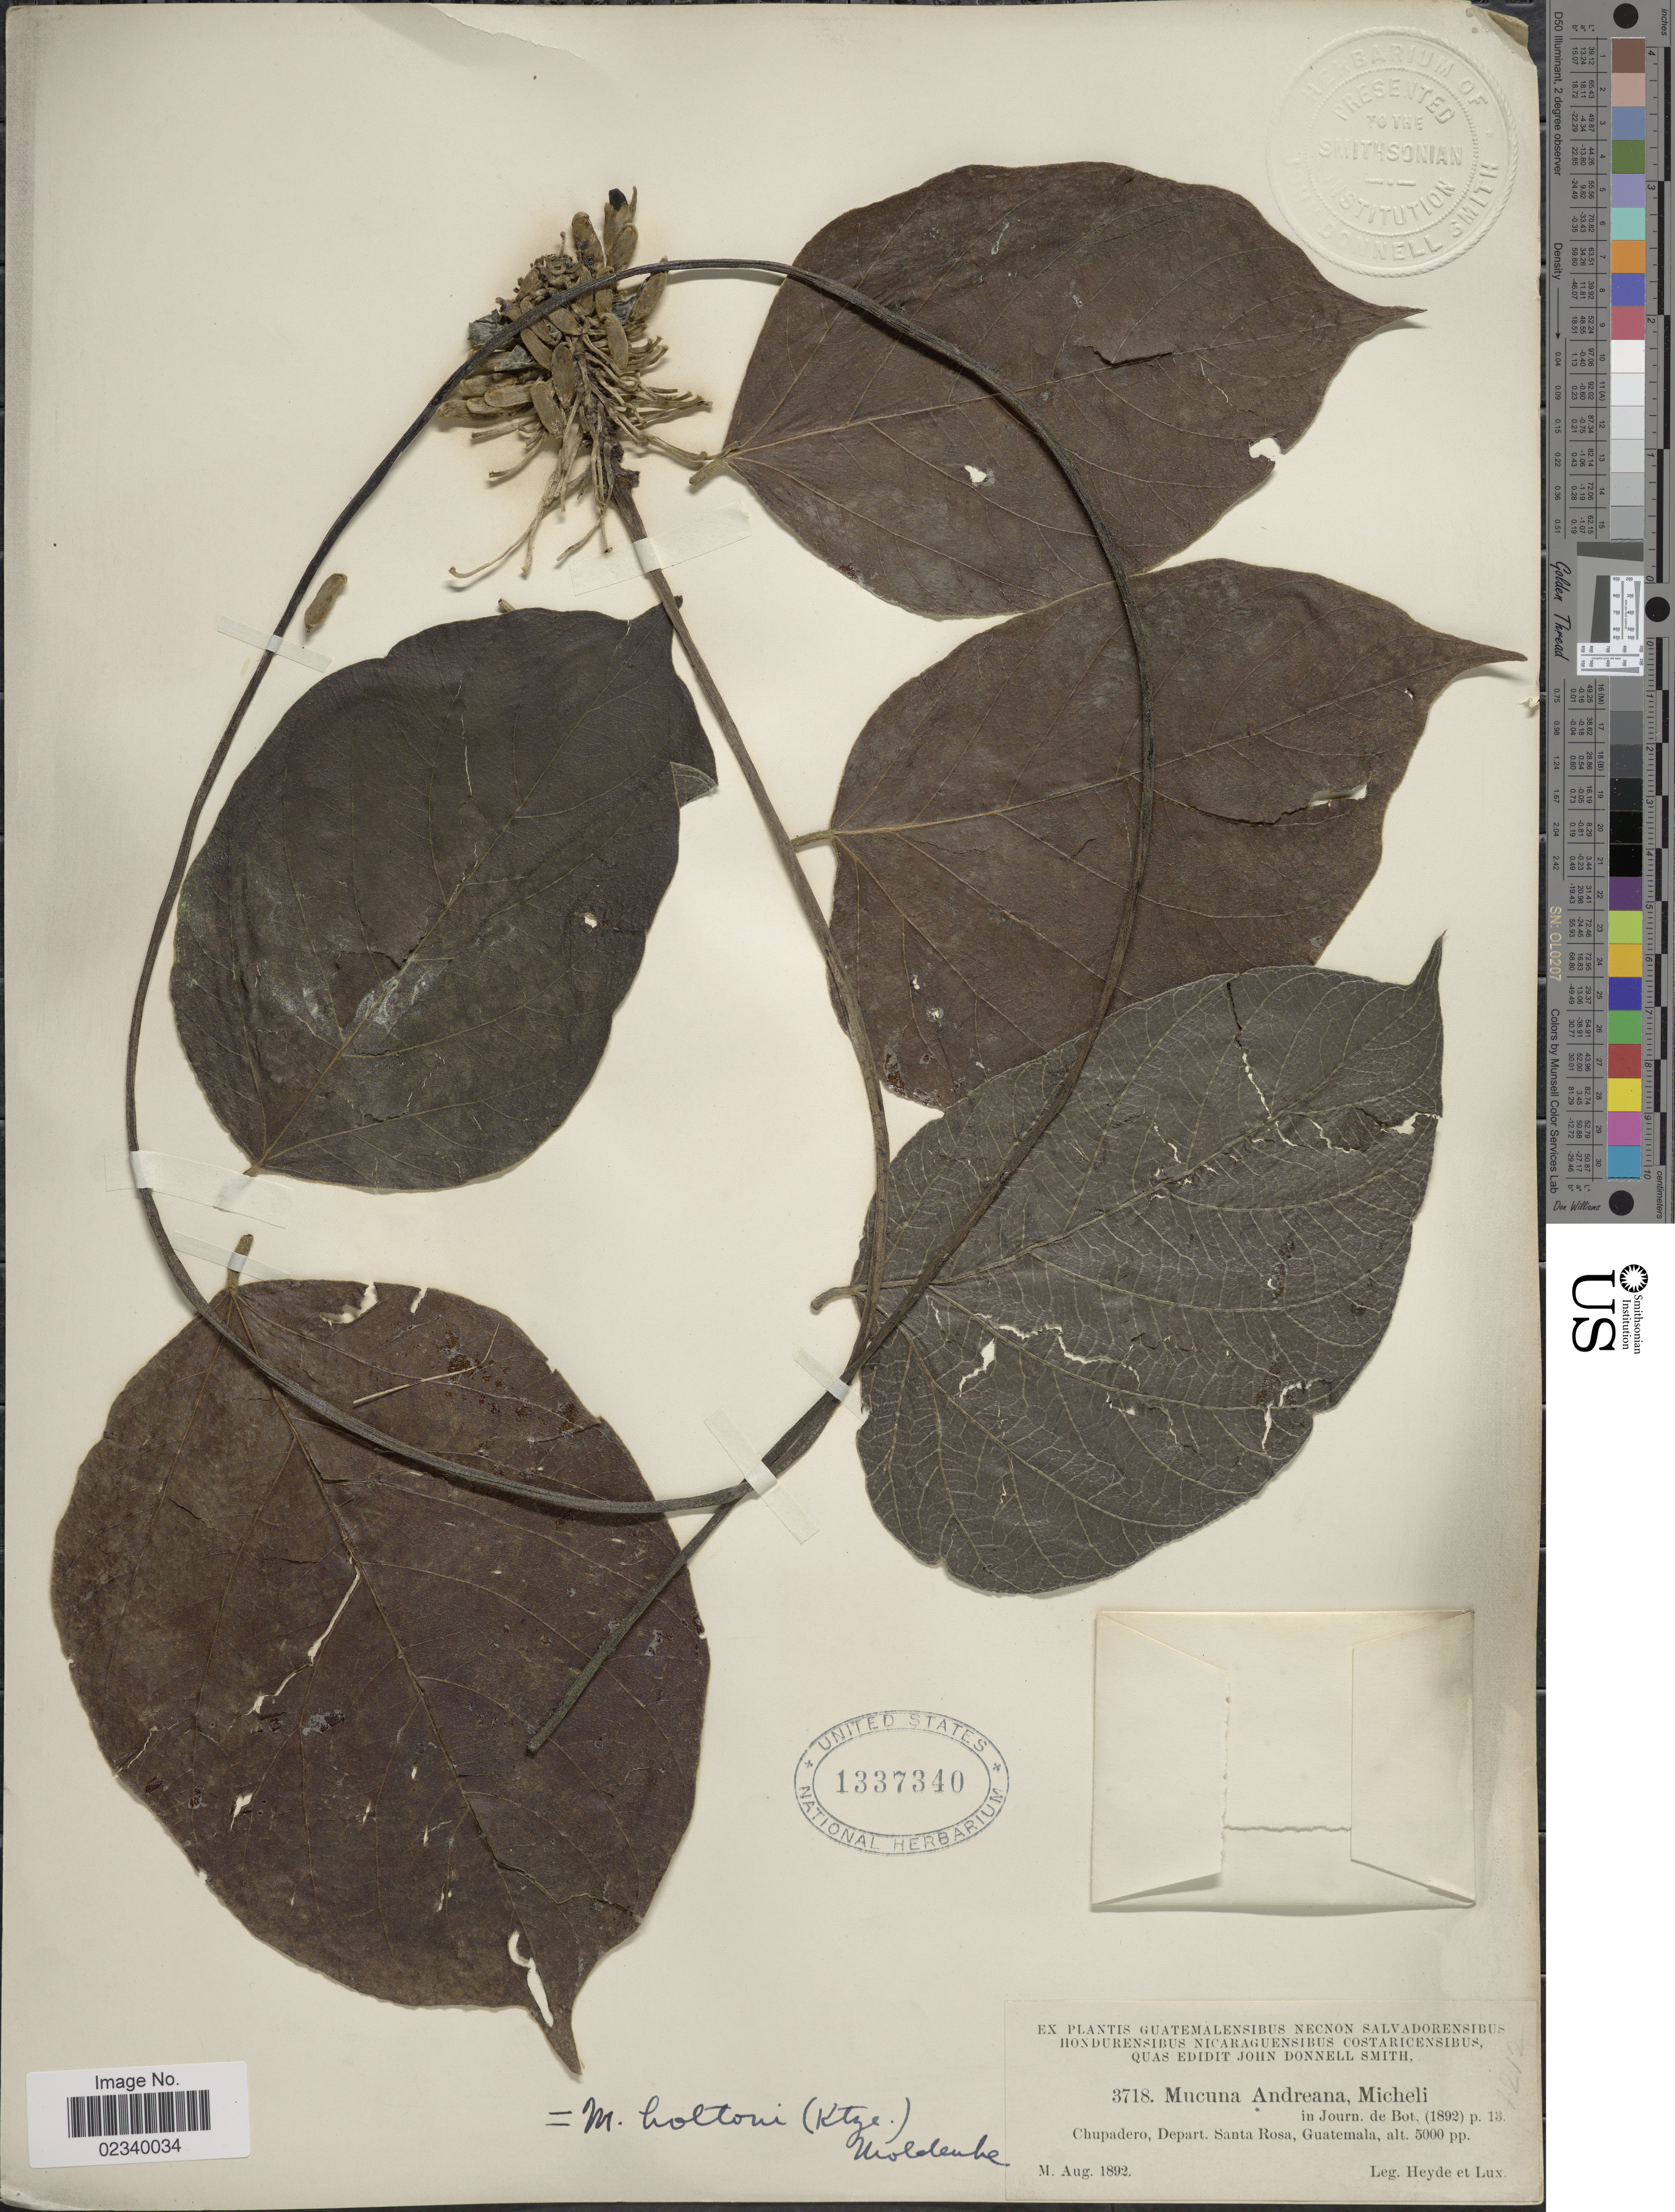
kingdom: Plantae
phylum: Tracheophyta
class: Magnoliopsida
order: Fabales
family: Fabaceae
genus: Mucuna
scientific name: Mucuna holtonii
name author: (Kuntze) Moldenke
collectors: Heyde & Lux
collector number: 3718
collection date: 1892-08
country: Guatemala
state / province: Santa Rosa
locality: Chupadero, Depart. Santa Rosa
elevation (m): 1524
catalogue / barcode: US 1337340